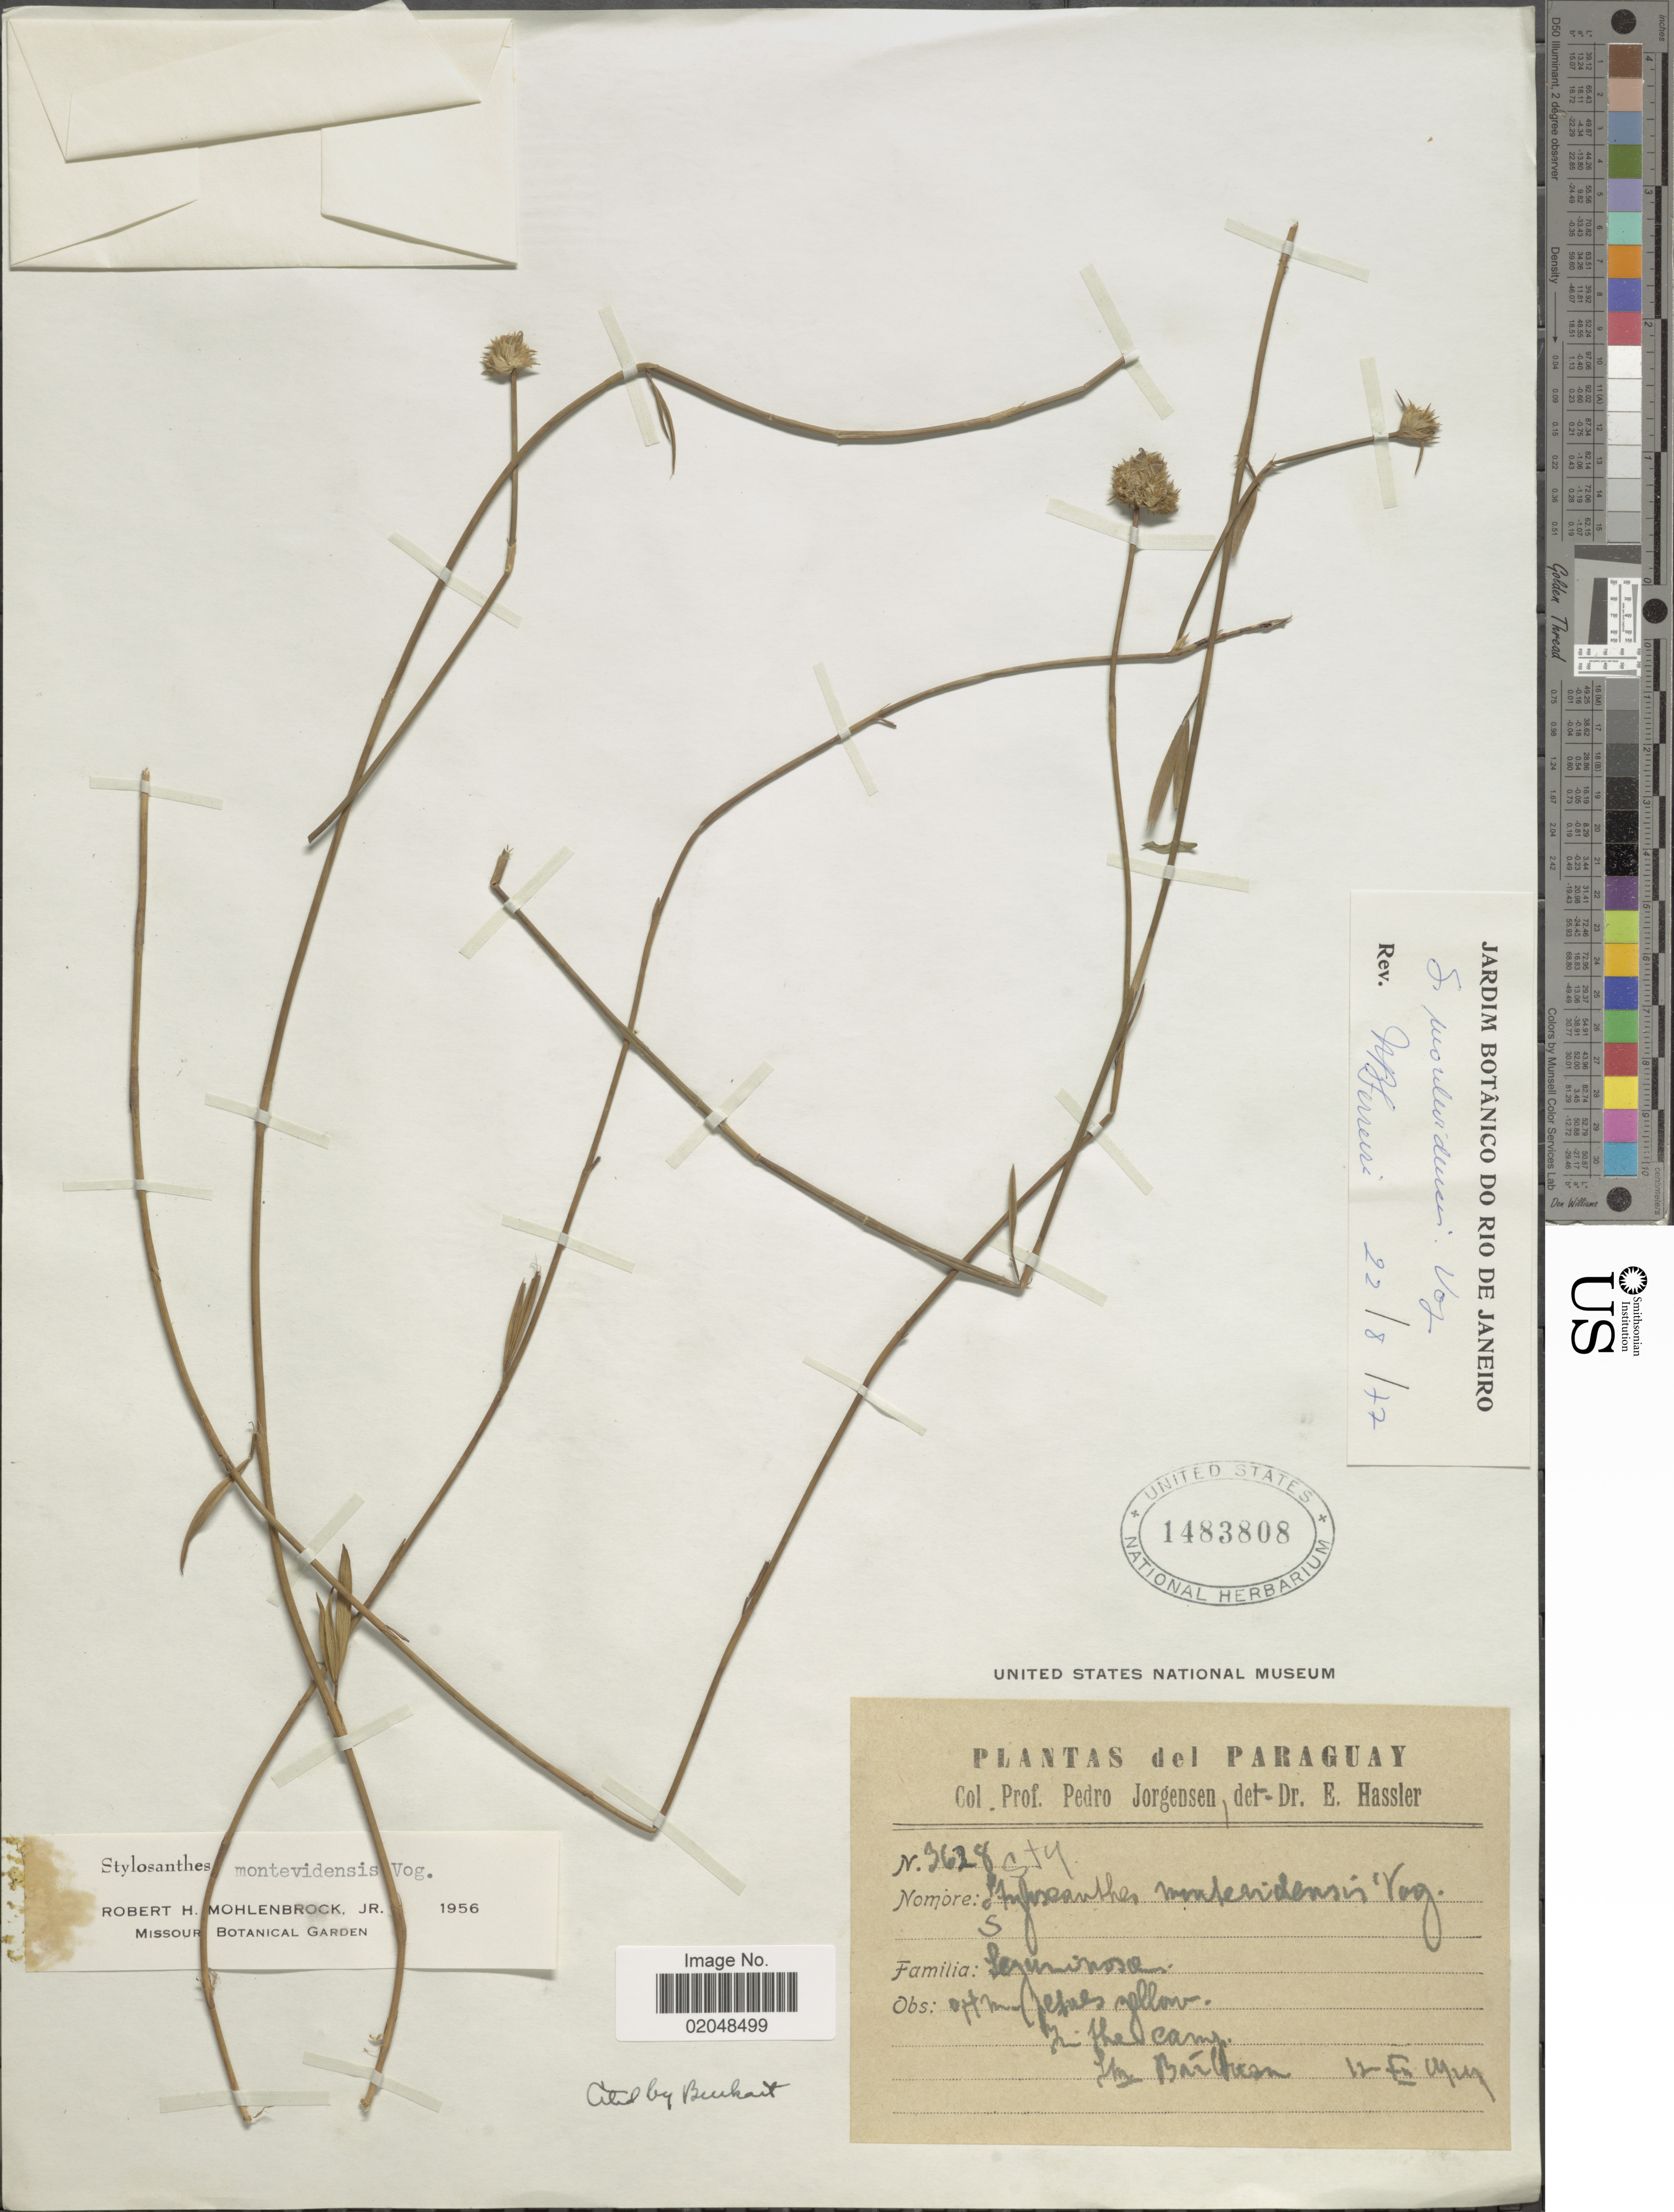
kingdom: Plantae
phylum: Tracheophyta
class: Magnoliopsida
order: Fabales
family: Fabaceae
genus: Stylosanthes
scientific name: Stylosanthes montevidensis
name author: Vogel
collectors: P. Jörgensen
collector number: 3628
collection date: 1929-12-12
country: Paraguay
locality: In the camp, in Barboan [interpreted]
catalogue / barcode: US 1483808